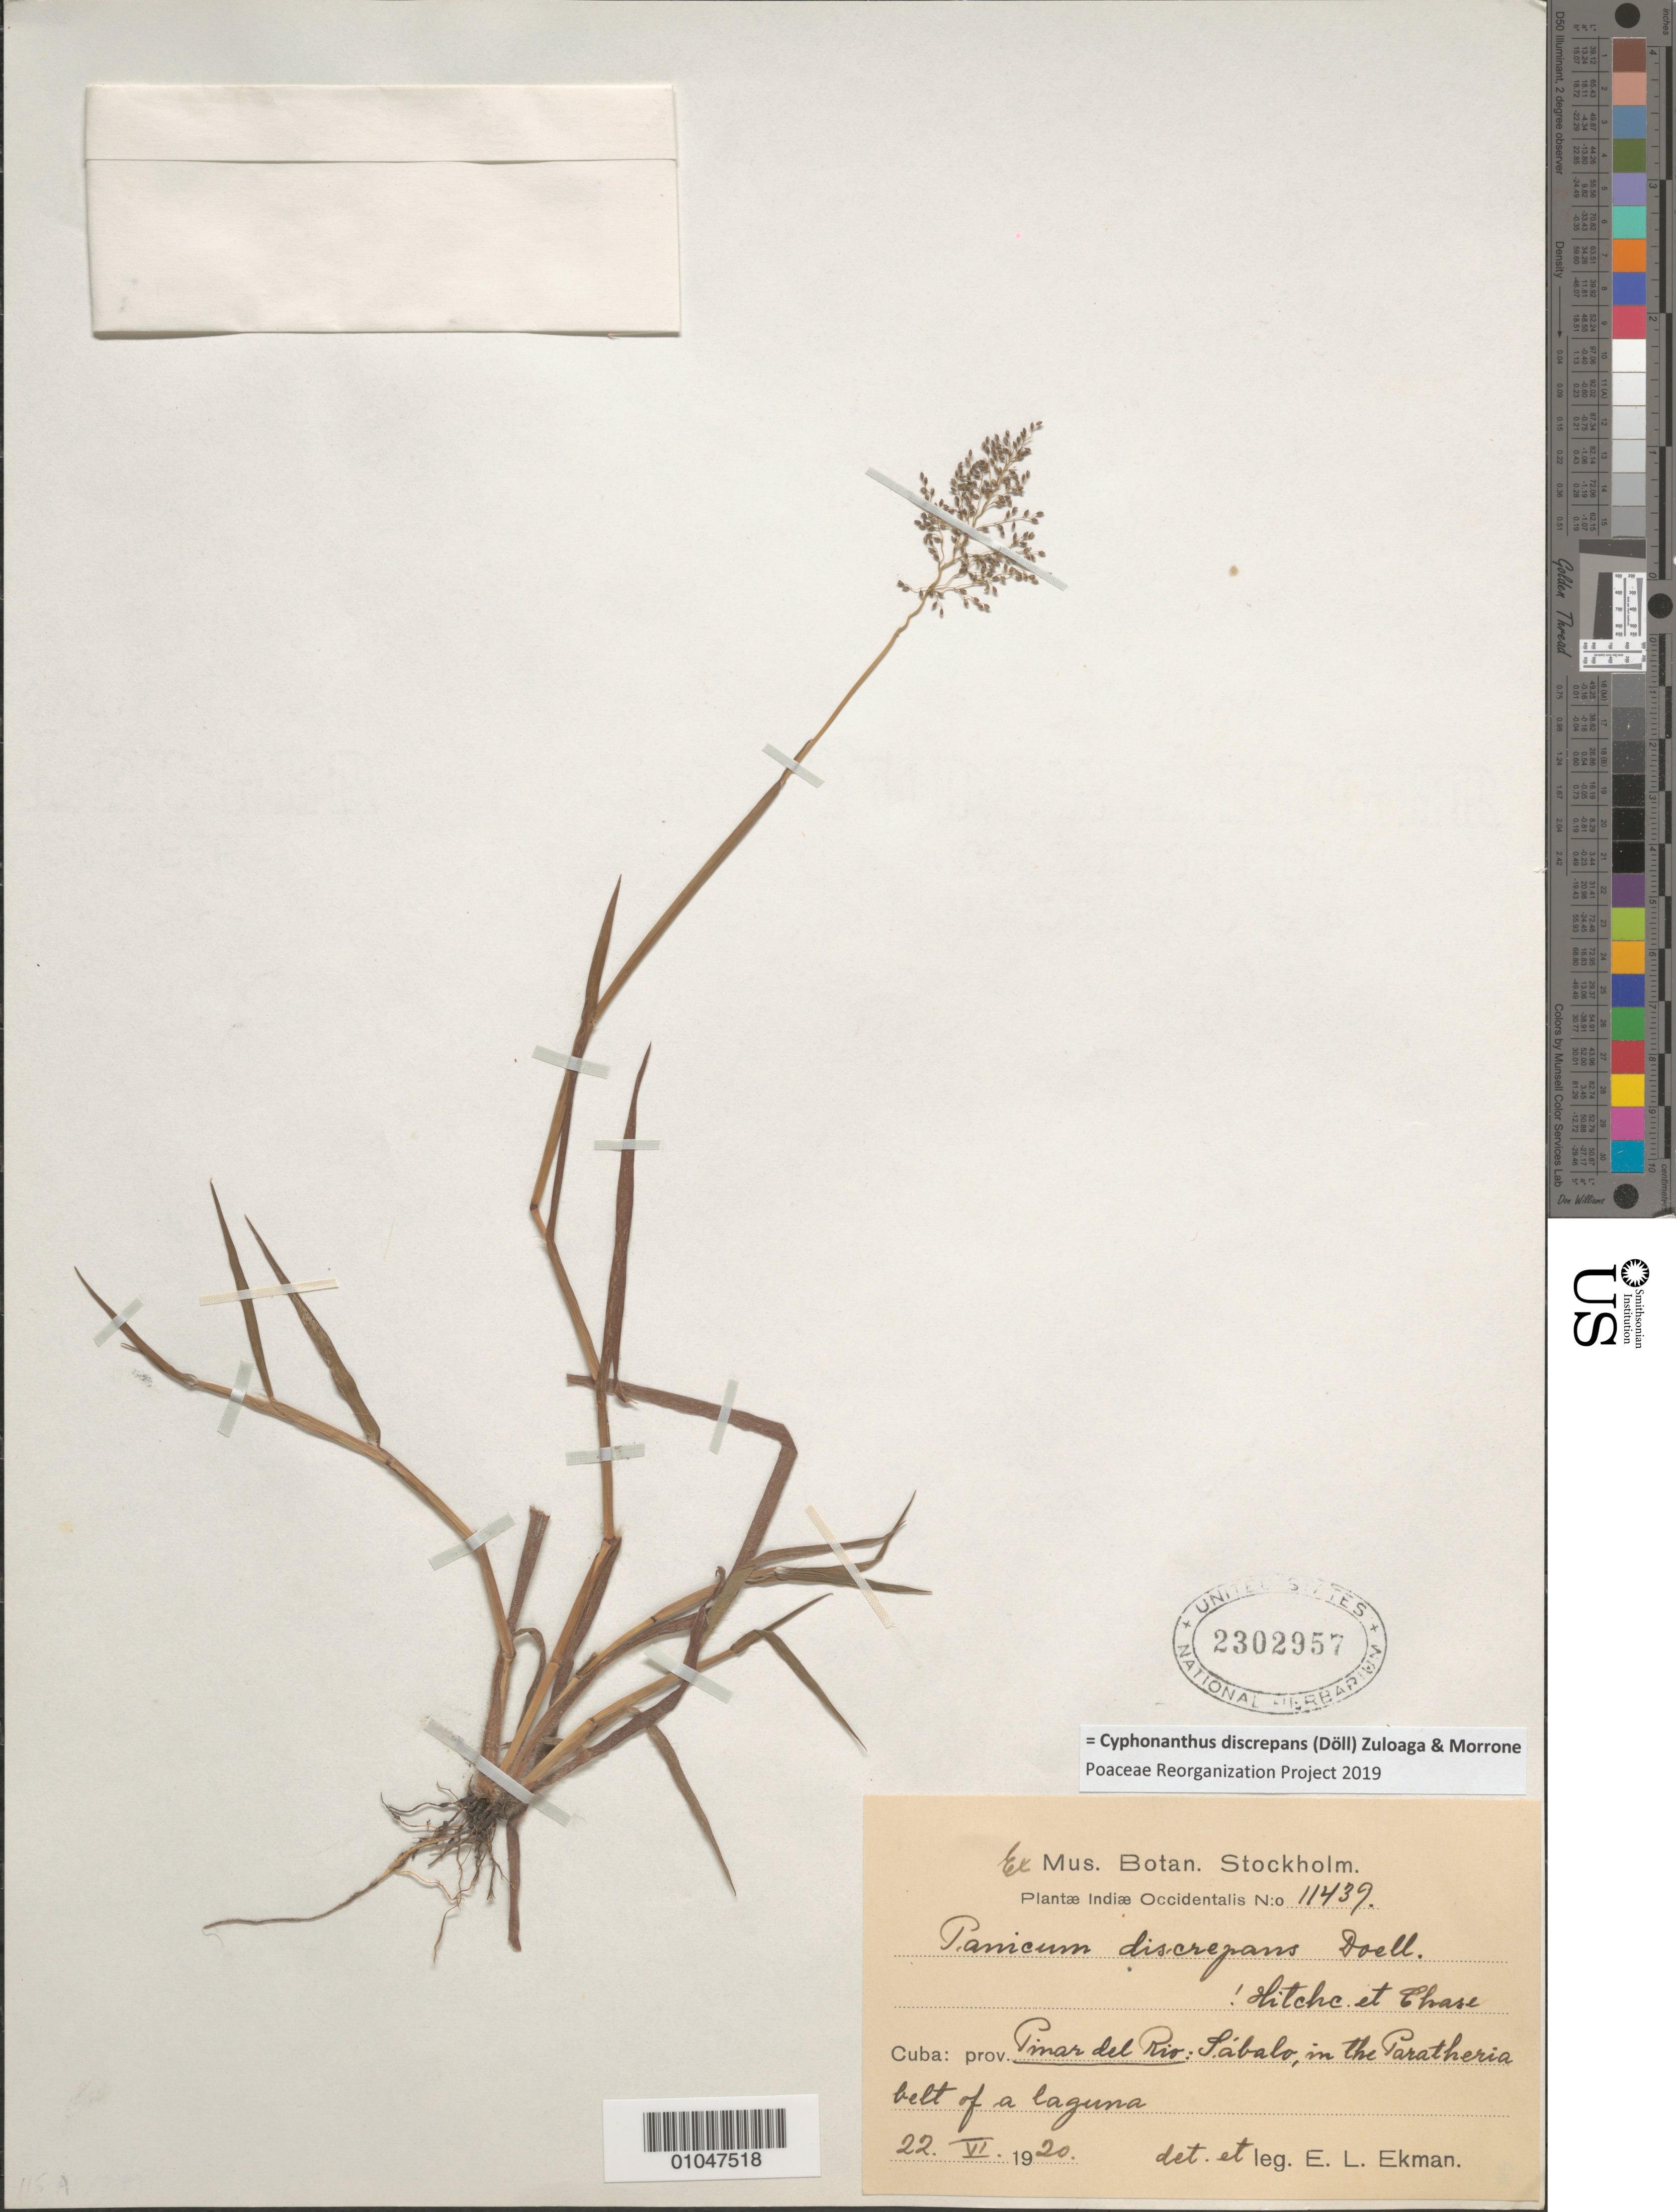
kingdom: Plantae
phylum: Tracheophyta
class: Liliopsida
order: Poales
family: Poaceae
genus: Panicum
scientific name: Panicum discrepans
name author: Döll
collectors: E. L. Ekman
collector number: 11439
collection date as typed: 22 Jun 1920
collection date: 1920-06-22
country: Cuba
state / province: Pinar del Rio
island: Cuba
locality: Sabalo in the Paratheria belt of a laguna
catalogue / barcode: US 2302957